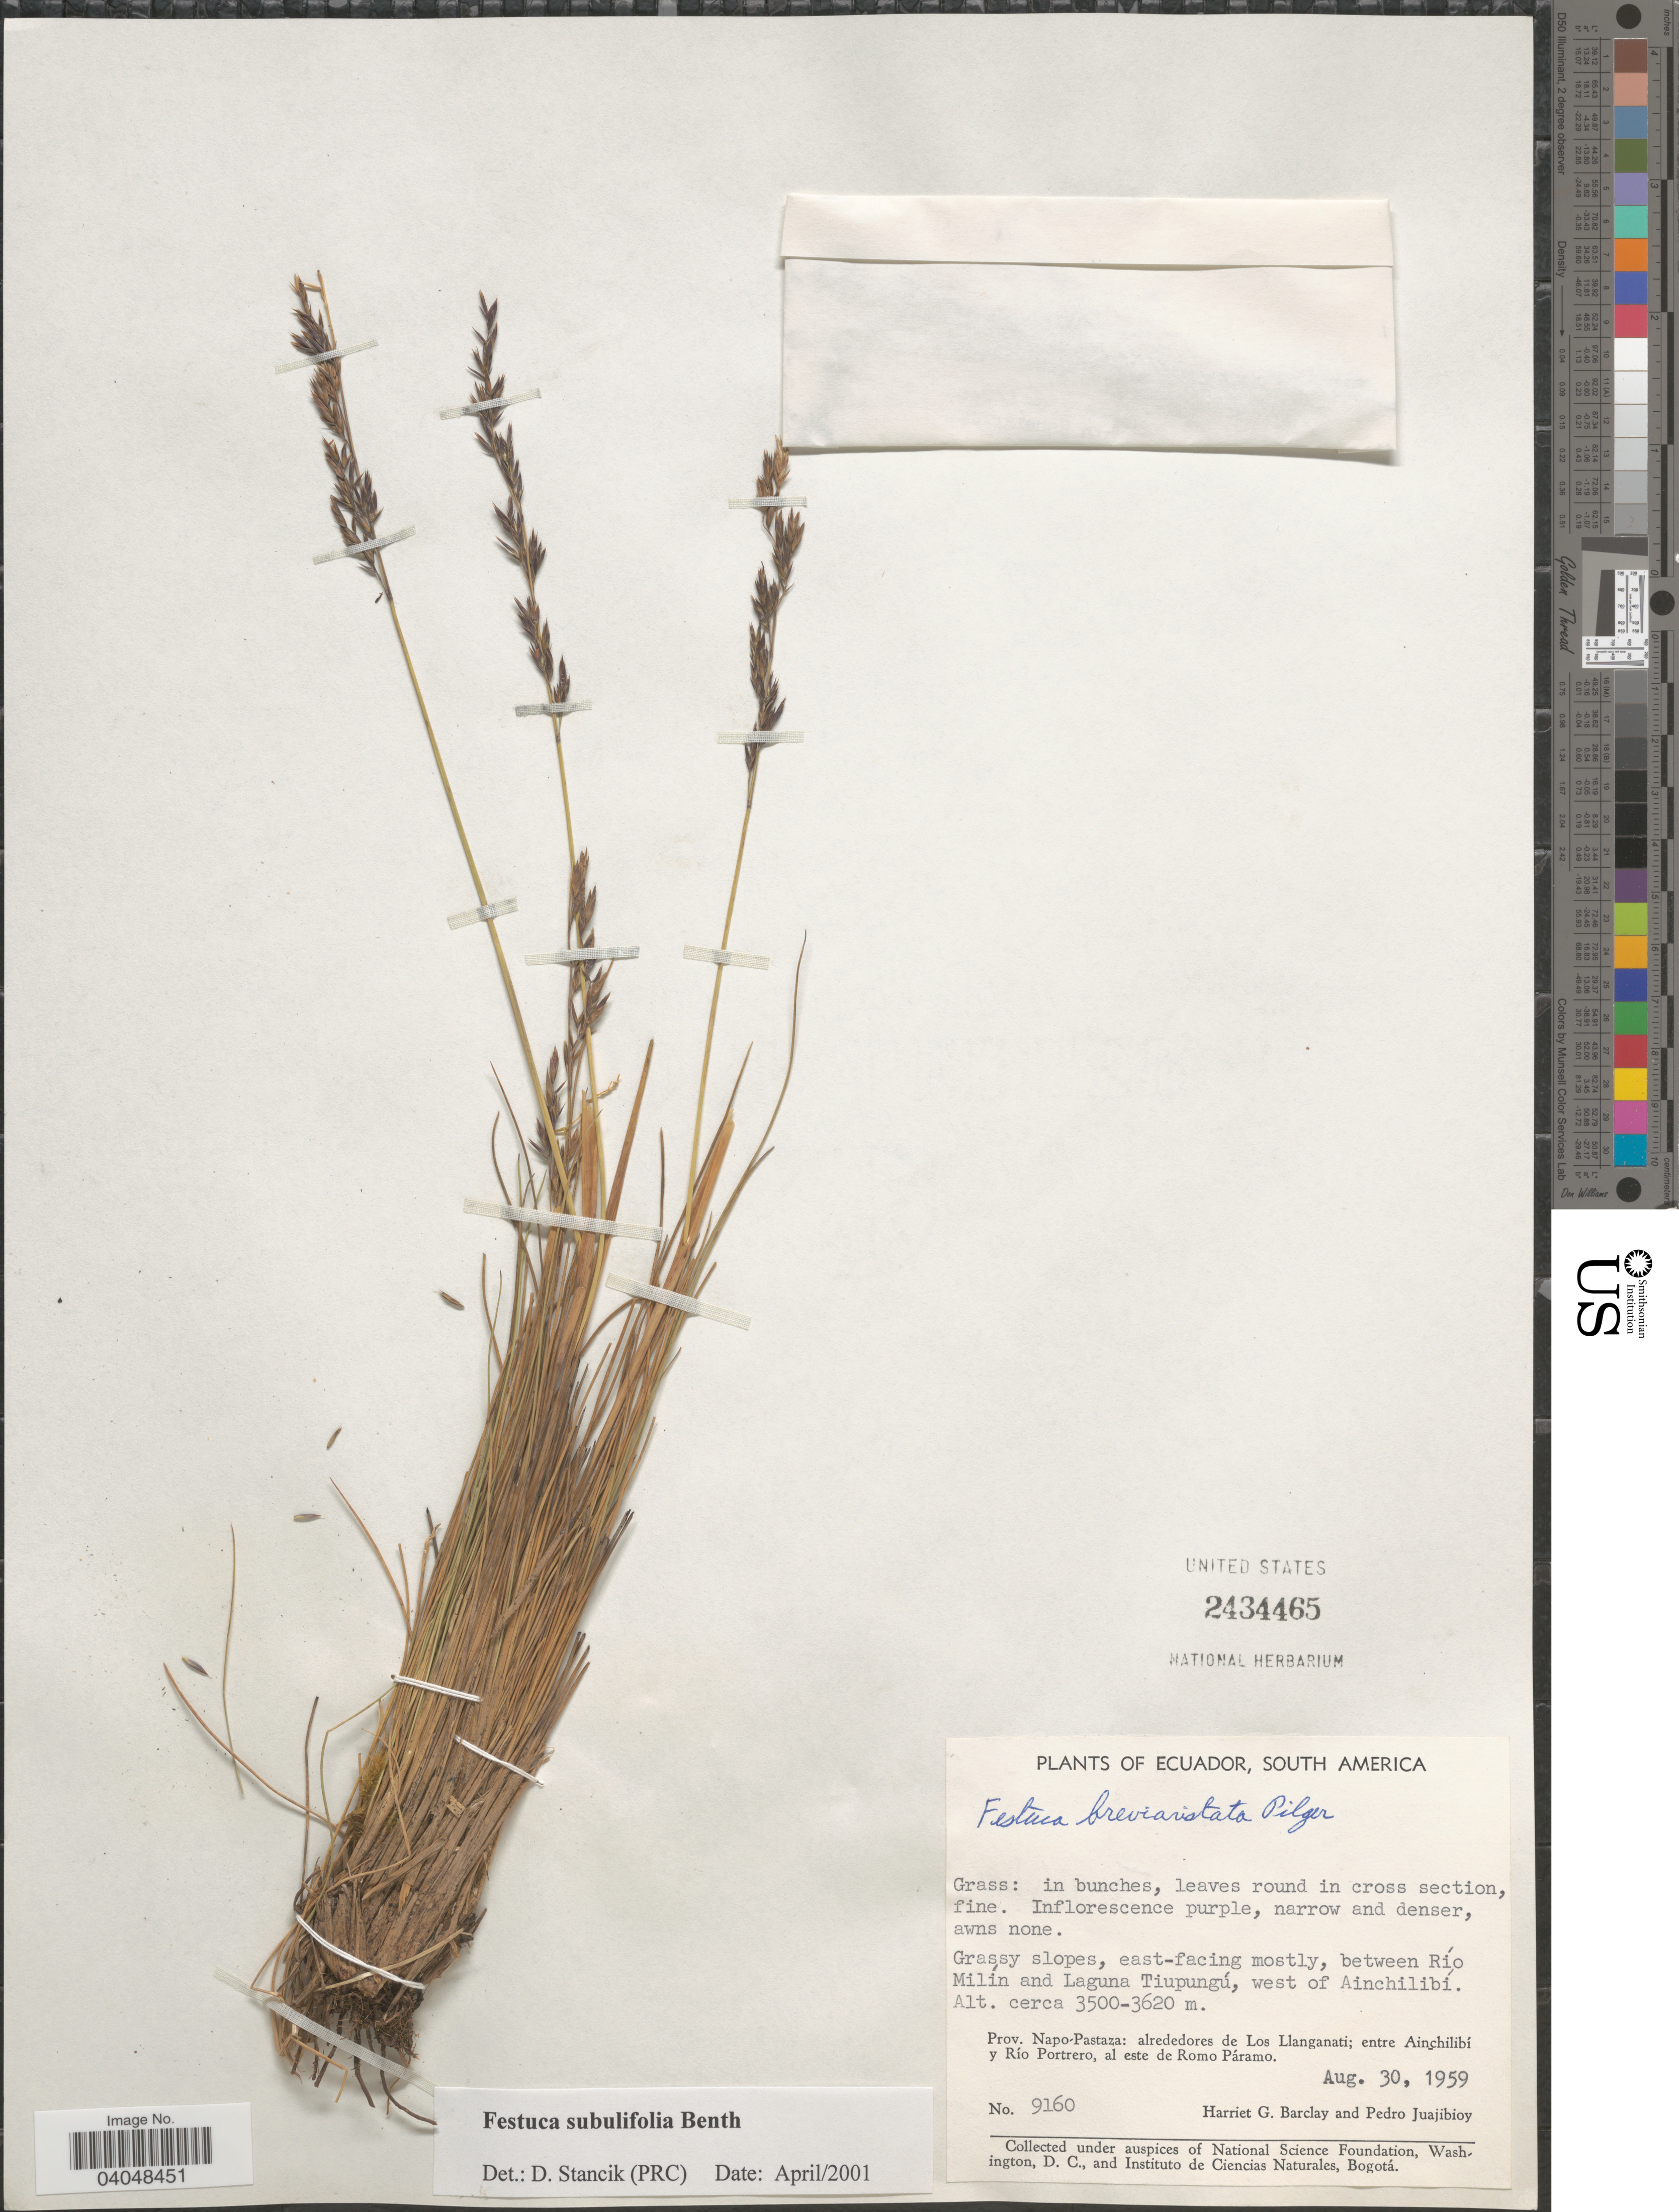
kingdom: Plantae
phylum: Tracheophyta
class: Liliopsida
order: Poales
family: Poaceae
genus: Festuca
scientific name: Festuca subulifolia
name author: Benth.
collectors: H. G. Barclay & P. Juajibioy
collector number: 9160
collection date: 1959-08-30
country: Ecuador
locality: East-facing mostly, between Río Milín and Laguna Tiupungú, west of Ainchilibí. Prov. Napo-Pastaza: alrededores de Los Llanganati; entre Ainchilibí y Río Portrero, al este de Romo Páramo.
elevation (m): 3500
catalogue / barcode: US 2434465